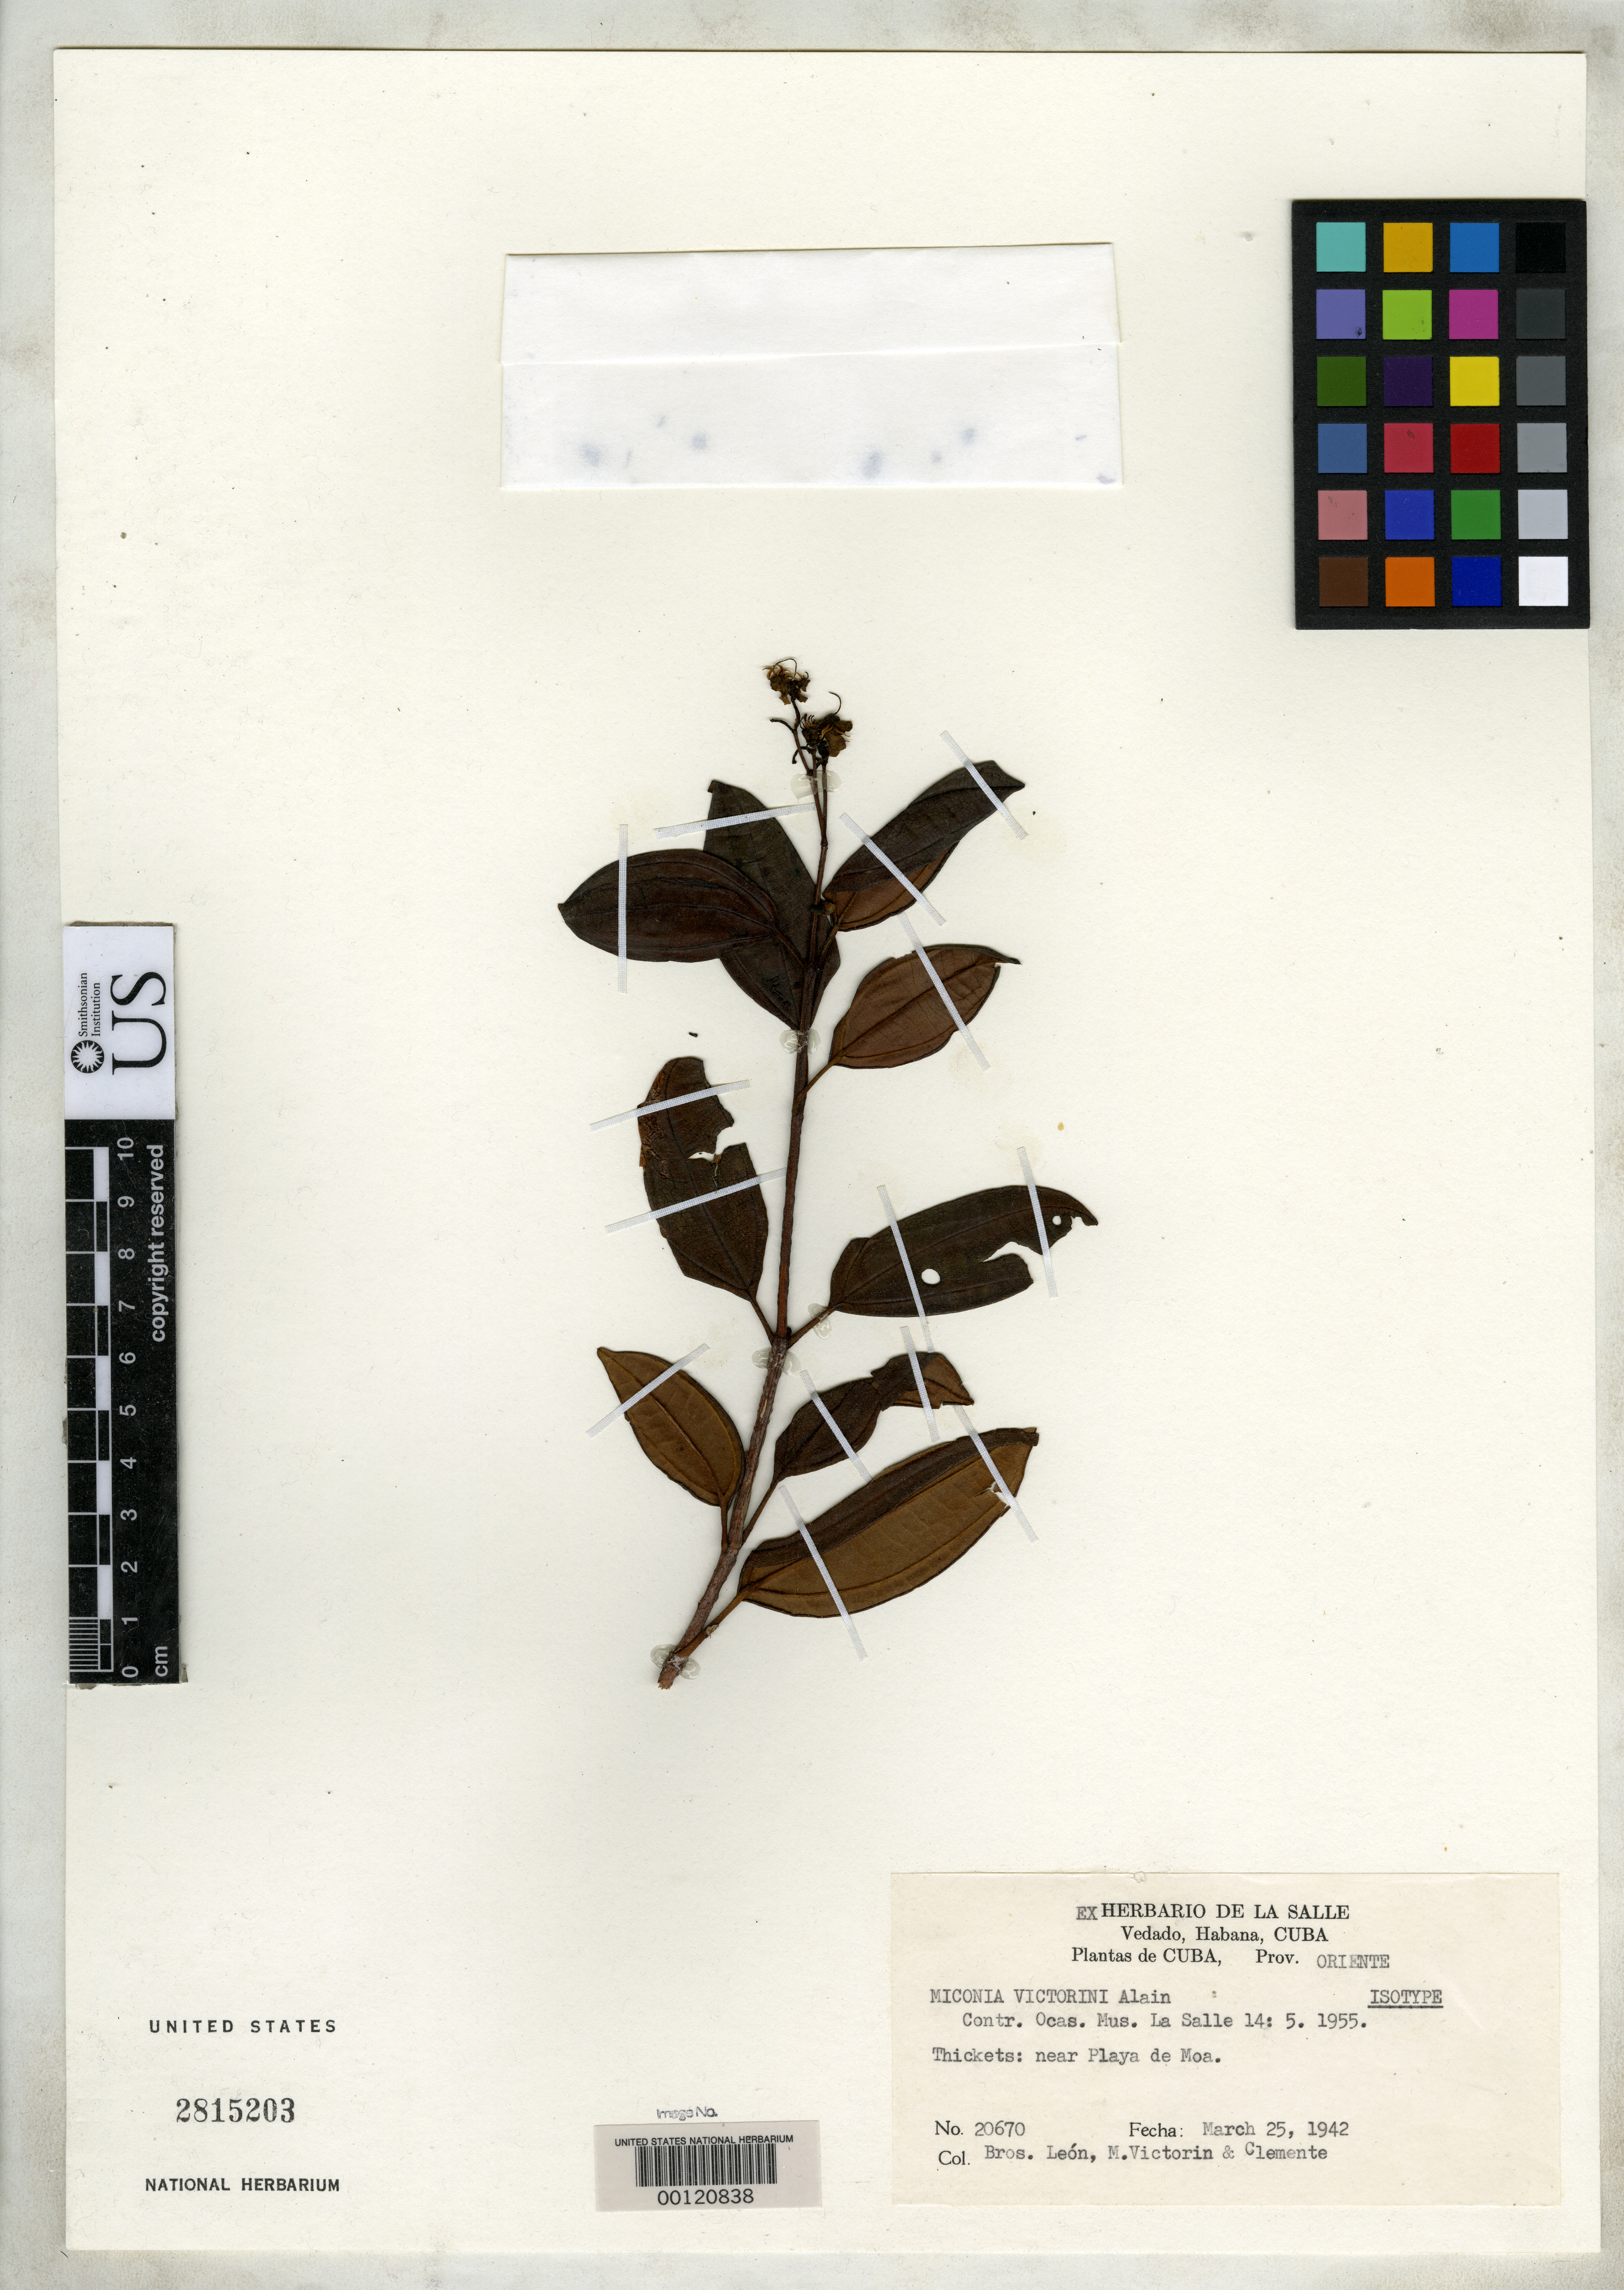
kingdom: Plantae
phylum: Tracheophyta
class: Magnoliopsida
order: Myrtales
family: Melastomataceae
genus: Miconia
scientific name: Miconia victorini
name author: Alain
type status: Isotype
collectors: Bro. León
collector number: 20670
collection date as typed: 25 Mar 1942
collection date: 1942-03-25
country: Cuba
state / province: Oriente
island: Greater Antilles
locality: Near Playa Demoa.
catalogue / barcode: US 2815203